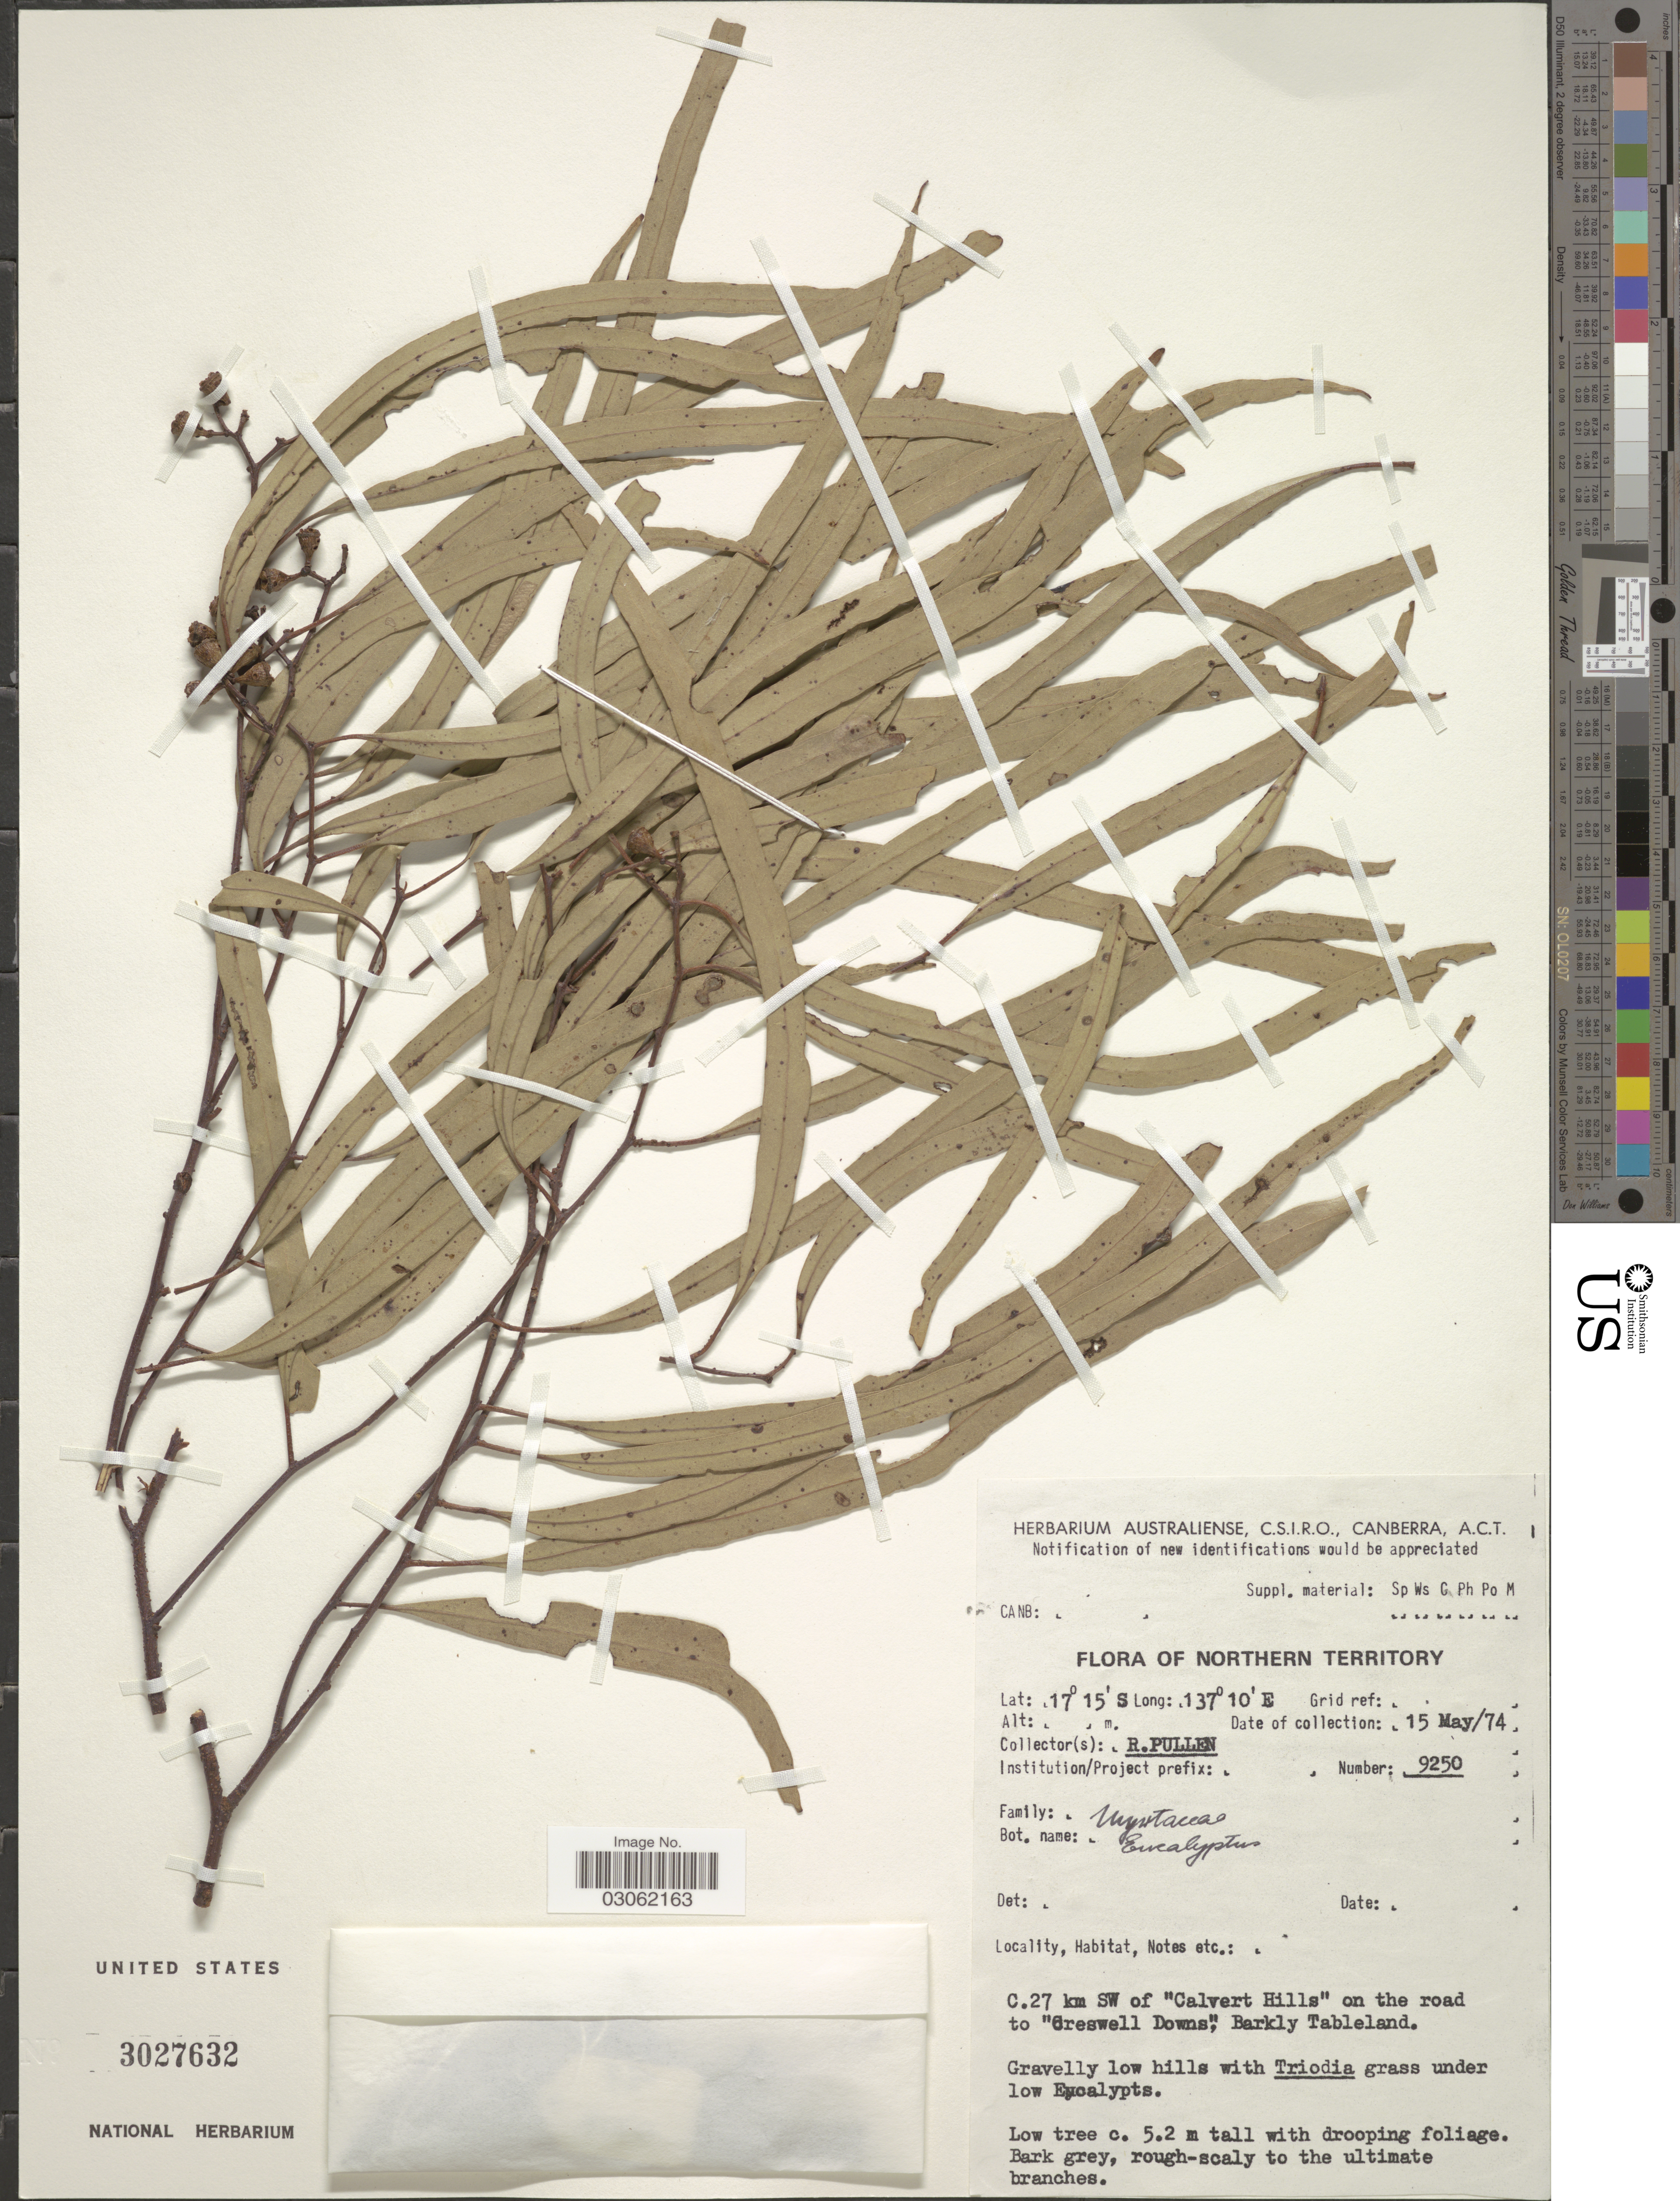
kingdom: Plantae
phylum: Tracheophyta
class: Magnoliopsida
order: Myrtales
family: Myrtaceae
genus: Eucalyptus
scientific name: Eucalyptus sp.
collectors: R. Pullen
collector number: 9250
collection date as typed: Transcribed d/m/y: 15/5/74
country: Australia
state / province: Northern Territory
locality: C. 27 km SW of "Calvert Hills" on the road to "Greswell Downs", Barkly Tableland.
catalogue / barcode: US 3027632